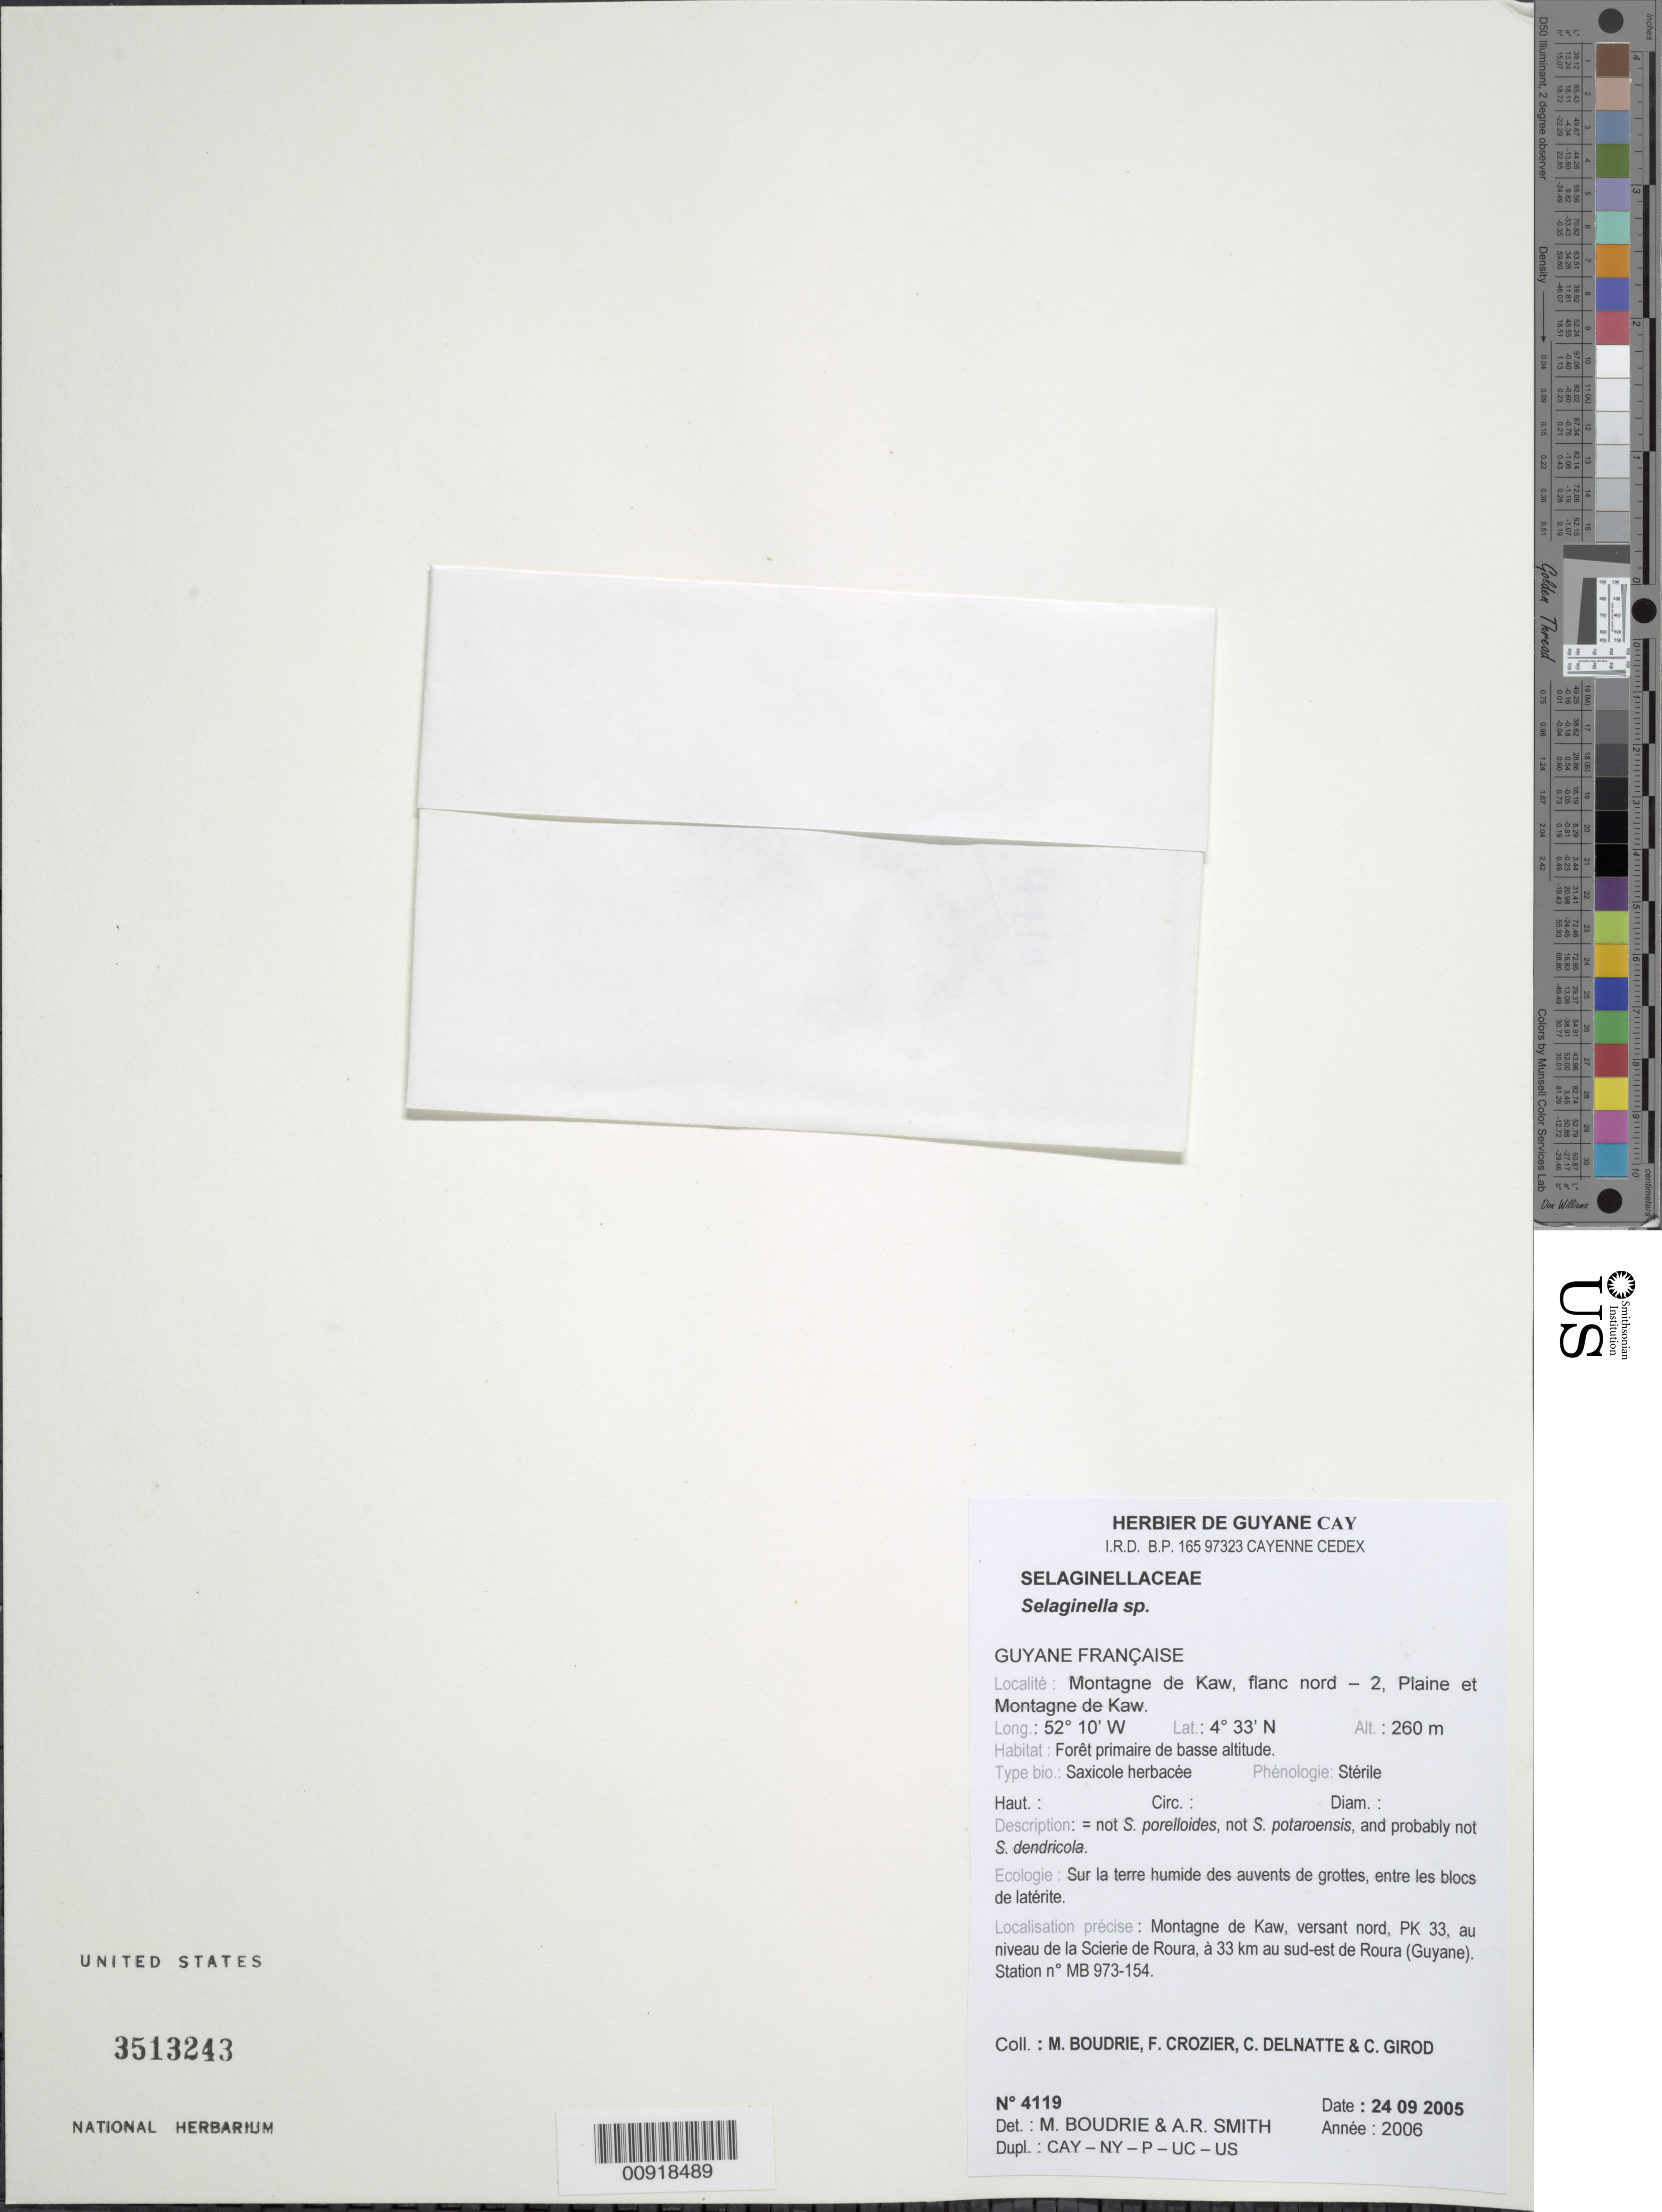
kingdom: Plantae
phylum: Tracheophyta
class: Lycopodiopsida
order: Selaginellales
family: Selaginellaceae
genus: Selaginella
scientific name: Selaginella sp.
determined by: Boudrie, M.; Smith, A. R.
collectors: M. Boudrie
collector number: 4119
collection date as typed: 24-Sep-05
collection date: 2005-09-24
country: French Guiana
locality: Montagne de Kaw, versant nord, PK 33, au niveau de la Scierie de Roura, 33 km sud-est de Roura (Guyane)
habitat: Forêt primaire de basse altitude; surla terre humide des auvents de grottes, entre les blocs de latériteérat, forêt de pente en versant sud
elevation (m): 260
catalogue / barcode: US 3513243